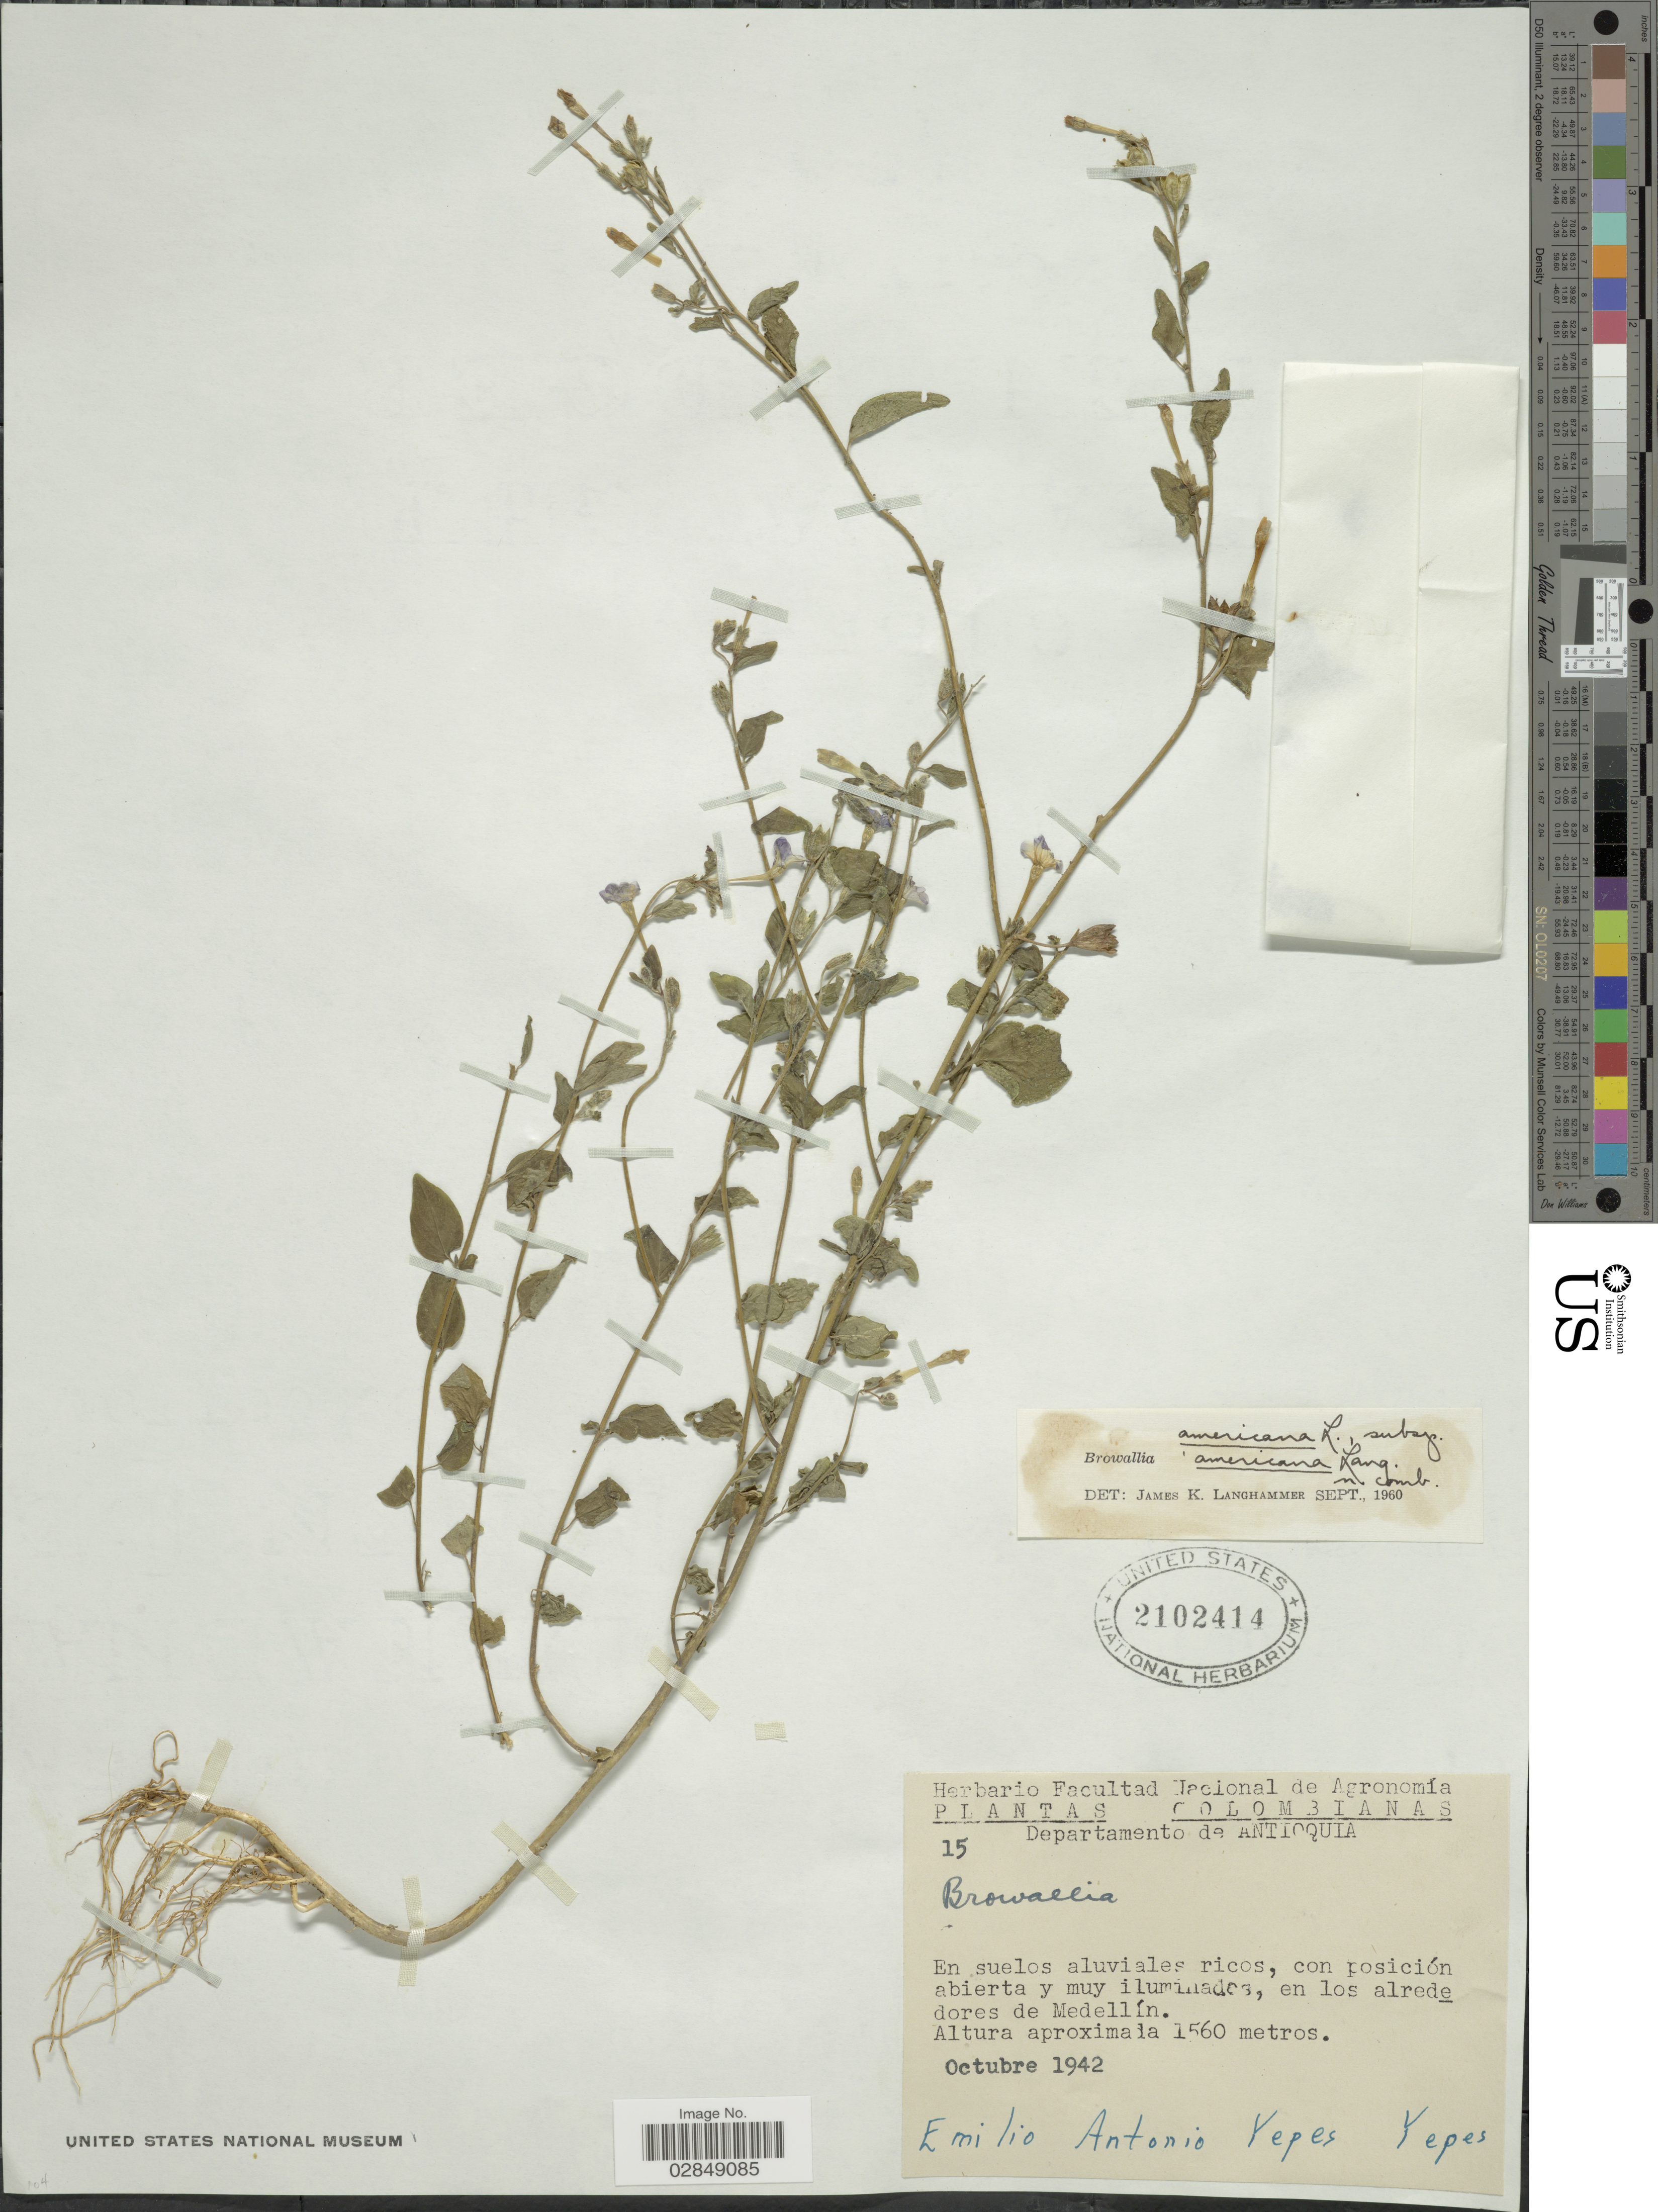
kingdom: Plantae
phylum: Tracheophyta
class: Magnoliopsida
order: Solanales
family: Solanaceae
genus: Browallia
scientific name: Browallia americana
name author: L.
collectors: E. Yepes Y.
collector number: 15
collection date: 1942-10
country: Colombia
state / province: Antioquia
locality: Departamento de Antioquia, en los alrededores de Medellín.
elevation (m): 1560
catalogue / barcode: US 2102414